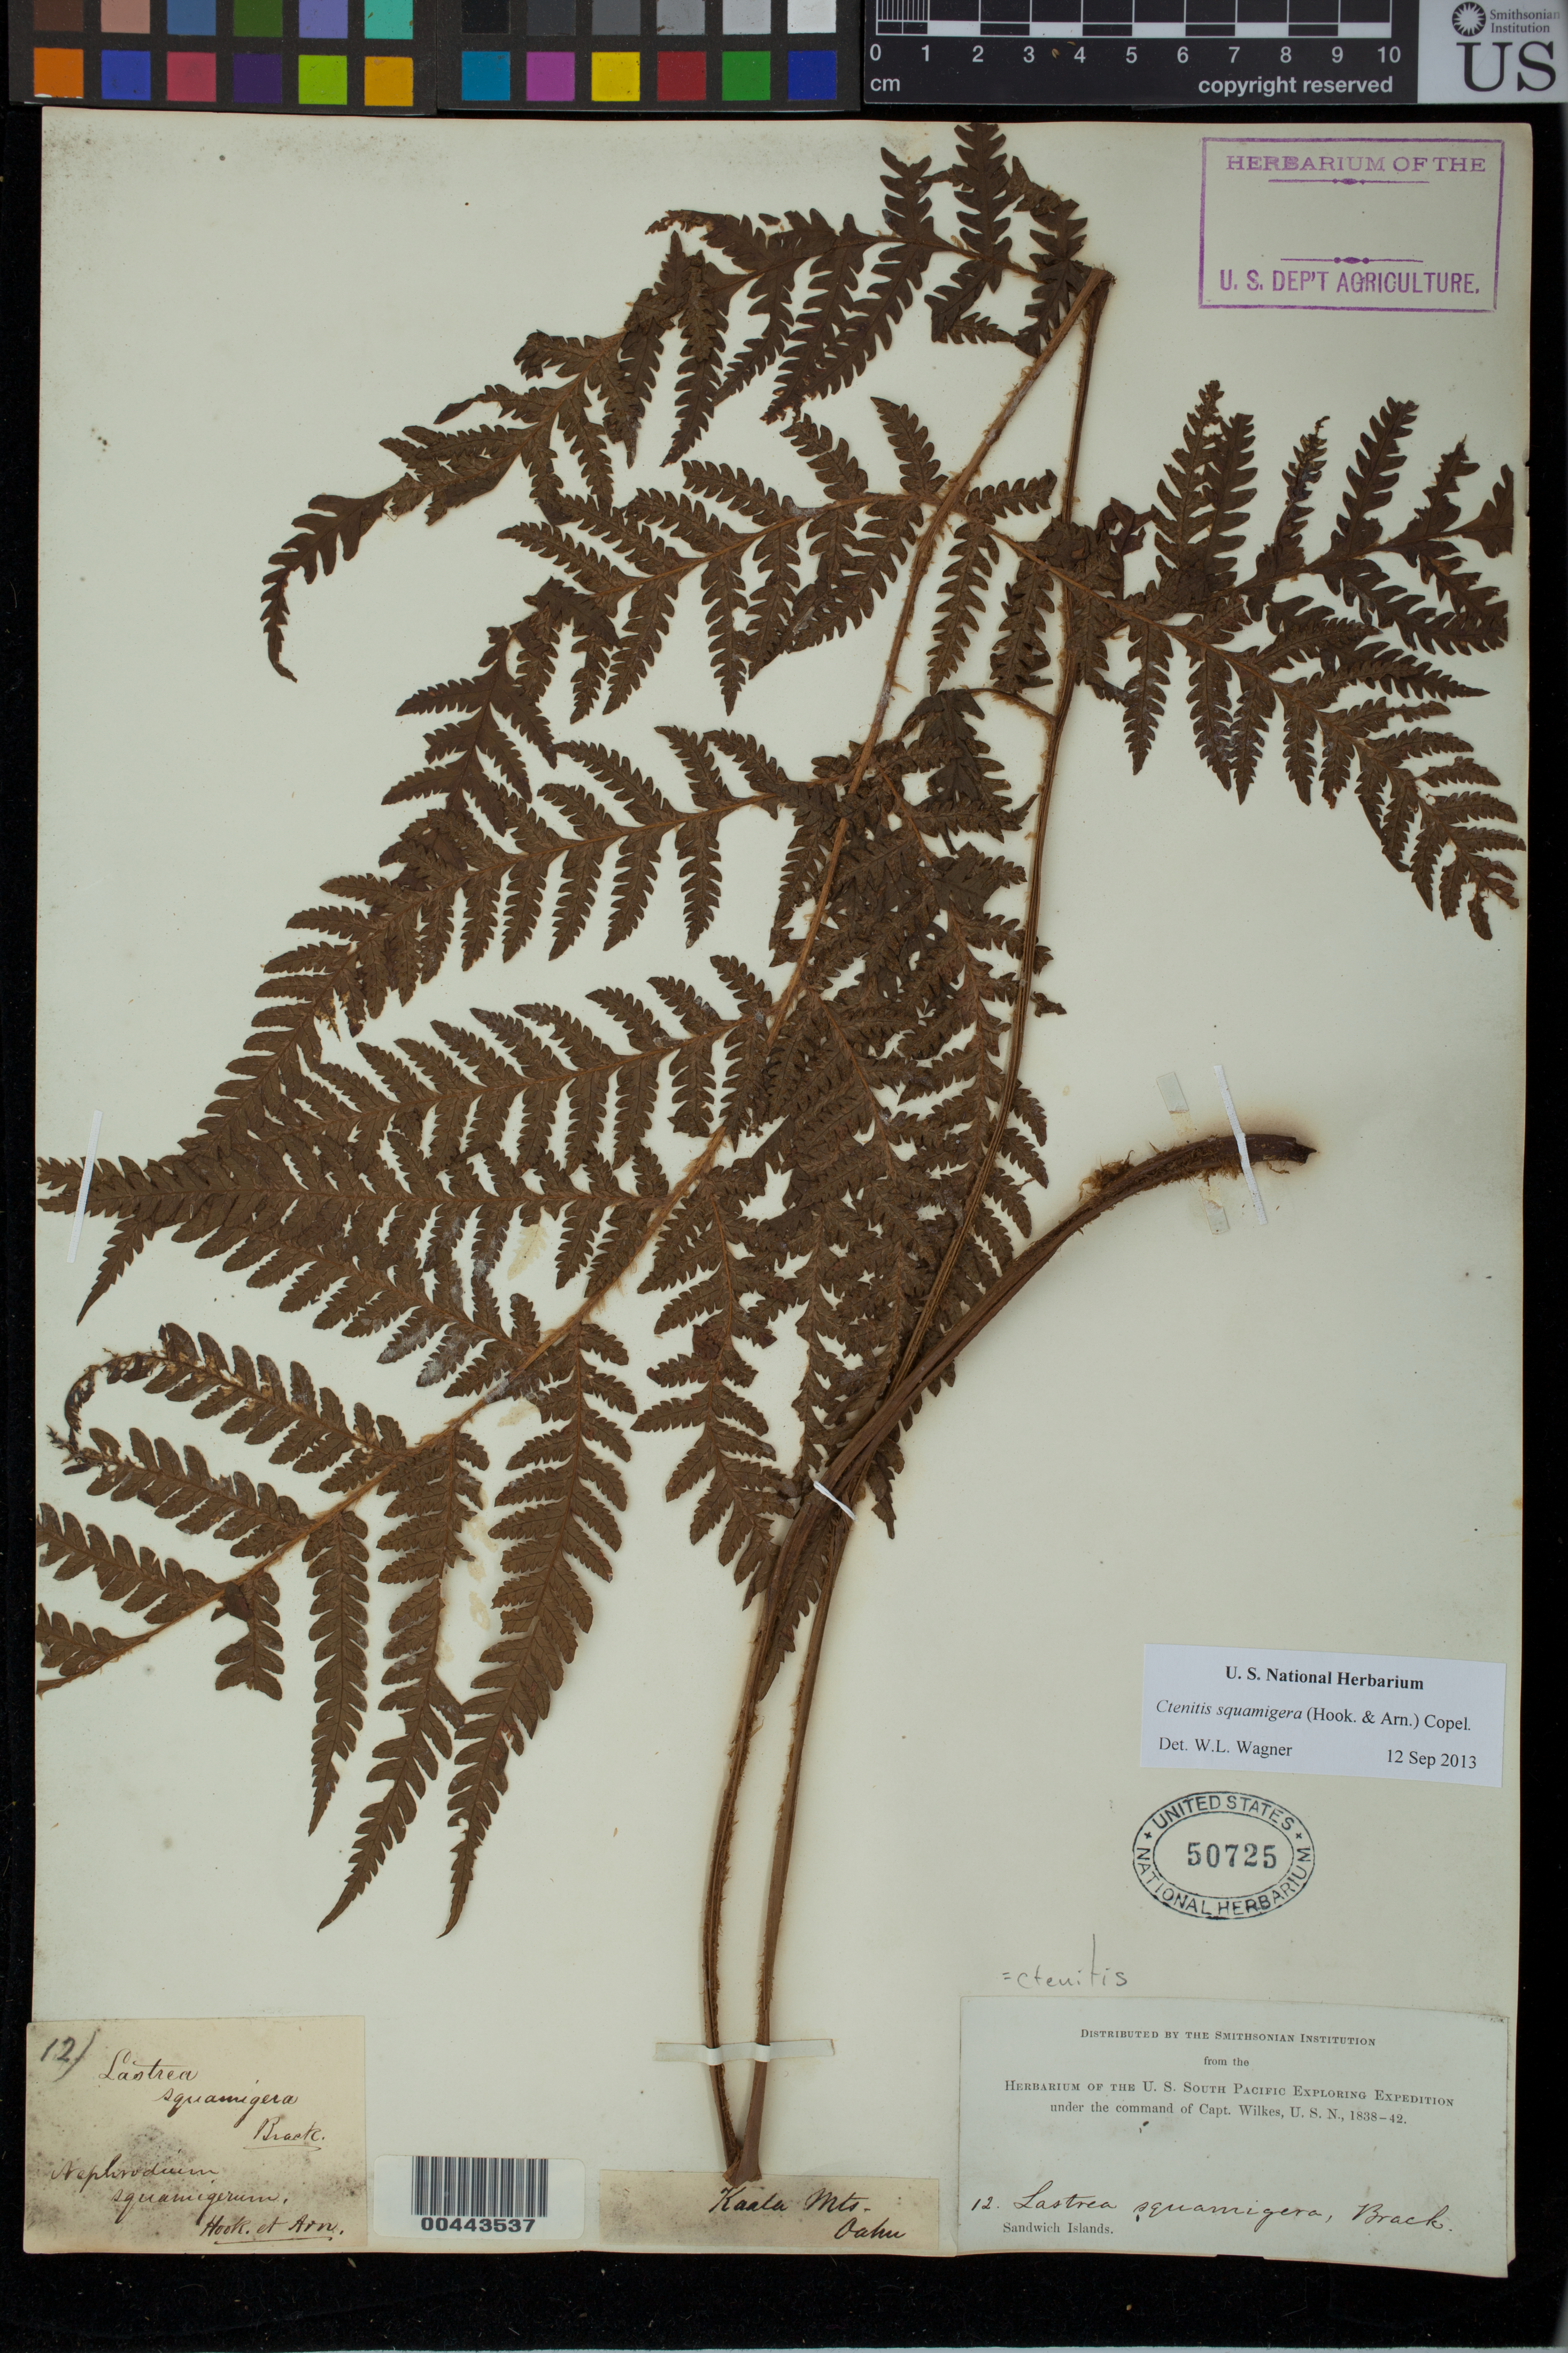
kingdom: Plantae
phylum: Tracheophyta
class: Polypodiopsida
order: Polypodiales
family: Dryopteridaceae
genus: Ctenitis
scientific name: Ctenitis squamigera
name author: (Hook. & Arn.) Copel.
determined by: Wagner, W. L., (BOT), Smithsonian Institution - National Museum of Natural History (UNITED STATES)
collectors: Wilkes Explor. Exped.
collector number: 12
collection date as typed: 1838 to -- --- 1842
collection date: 1838/1842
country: United States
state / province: Hawaii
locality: Sandwich Islands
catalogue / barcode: US 50725